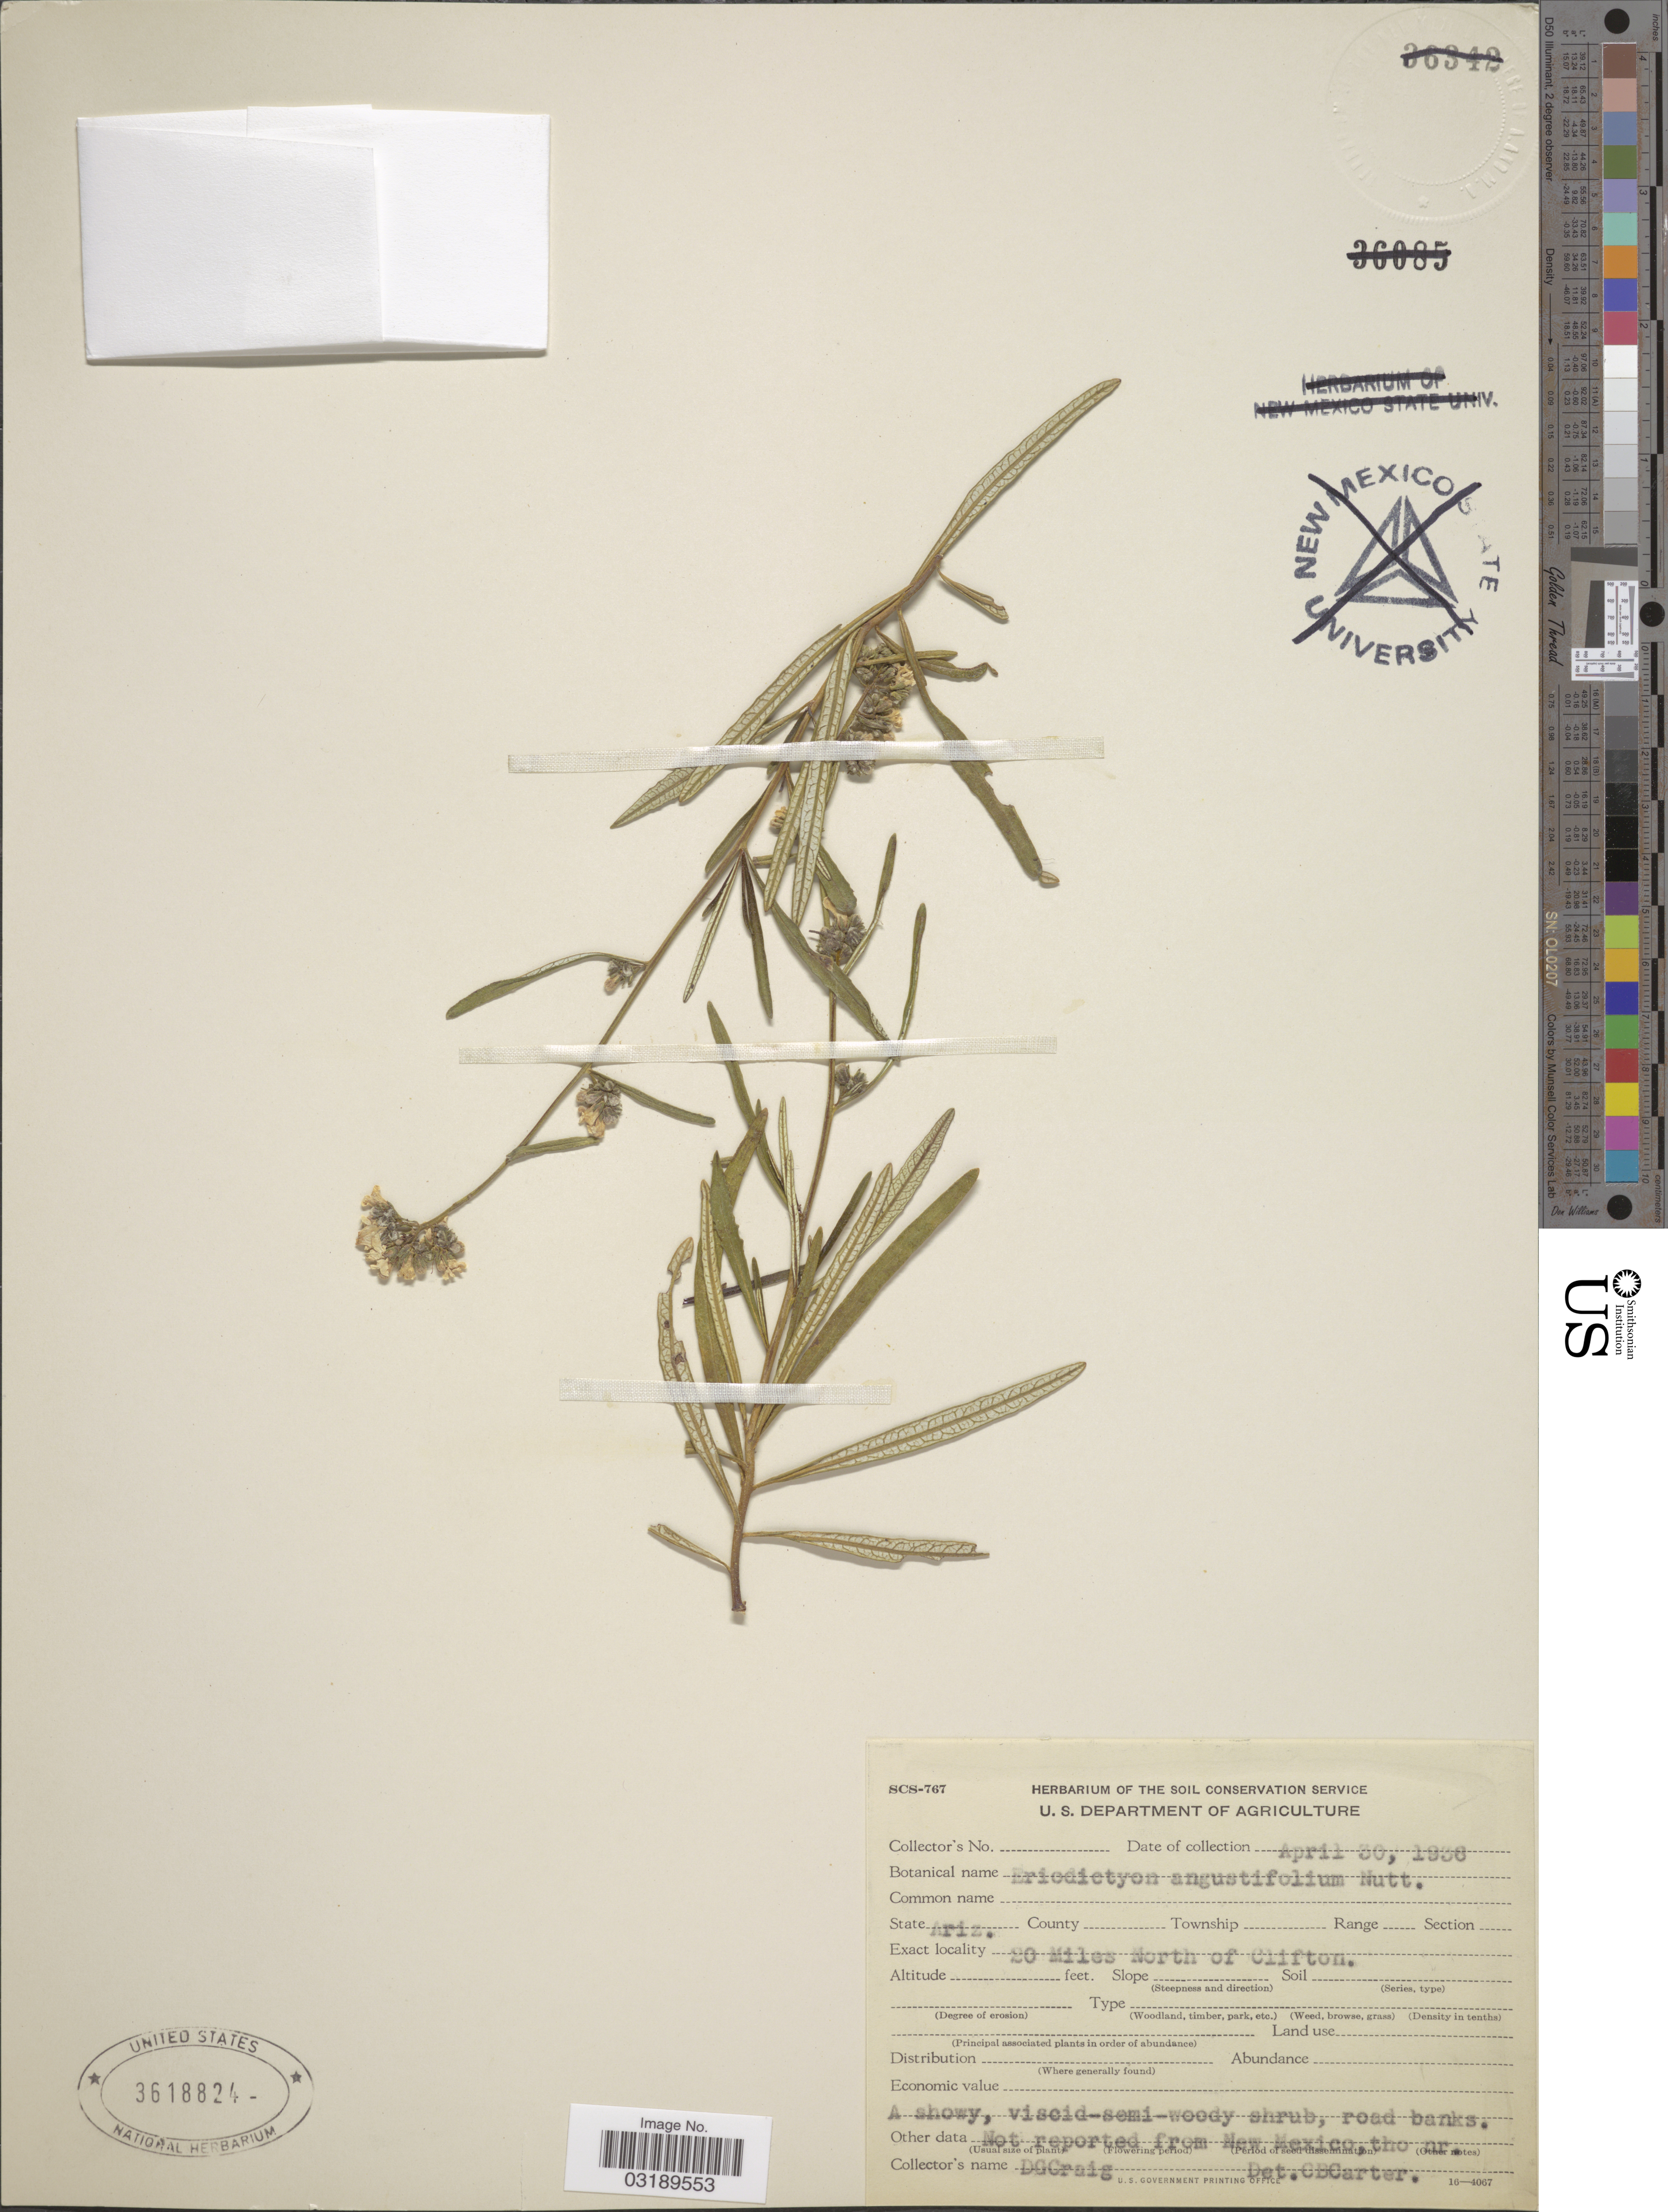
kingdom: Plantae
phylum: Tracheophyta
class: Magnoliopsida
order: Boraginales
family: Namaceae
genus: Eriodictyon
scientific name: Eriodictyon angustifolium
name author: Nutt.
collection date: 1936-04-30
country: United States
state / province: Arizona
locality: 20 Miles North of Clifton.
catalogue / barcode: US 3618824